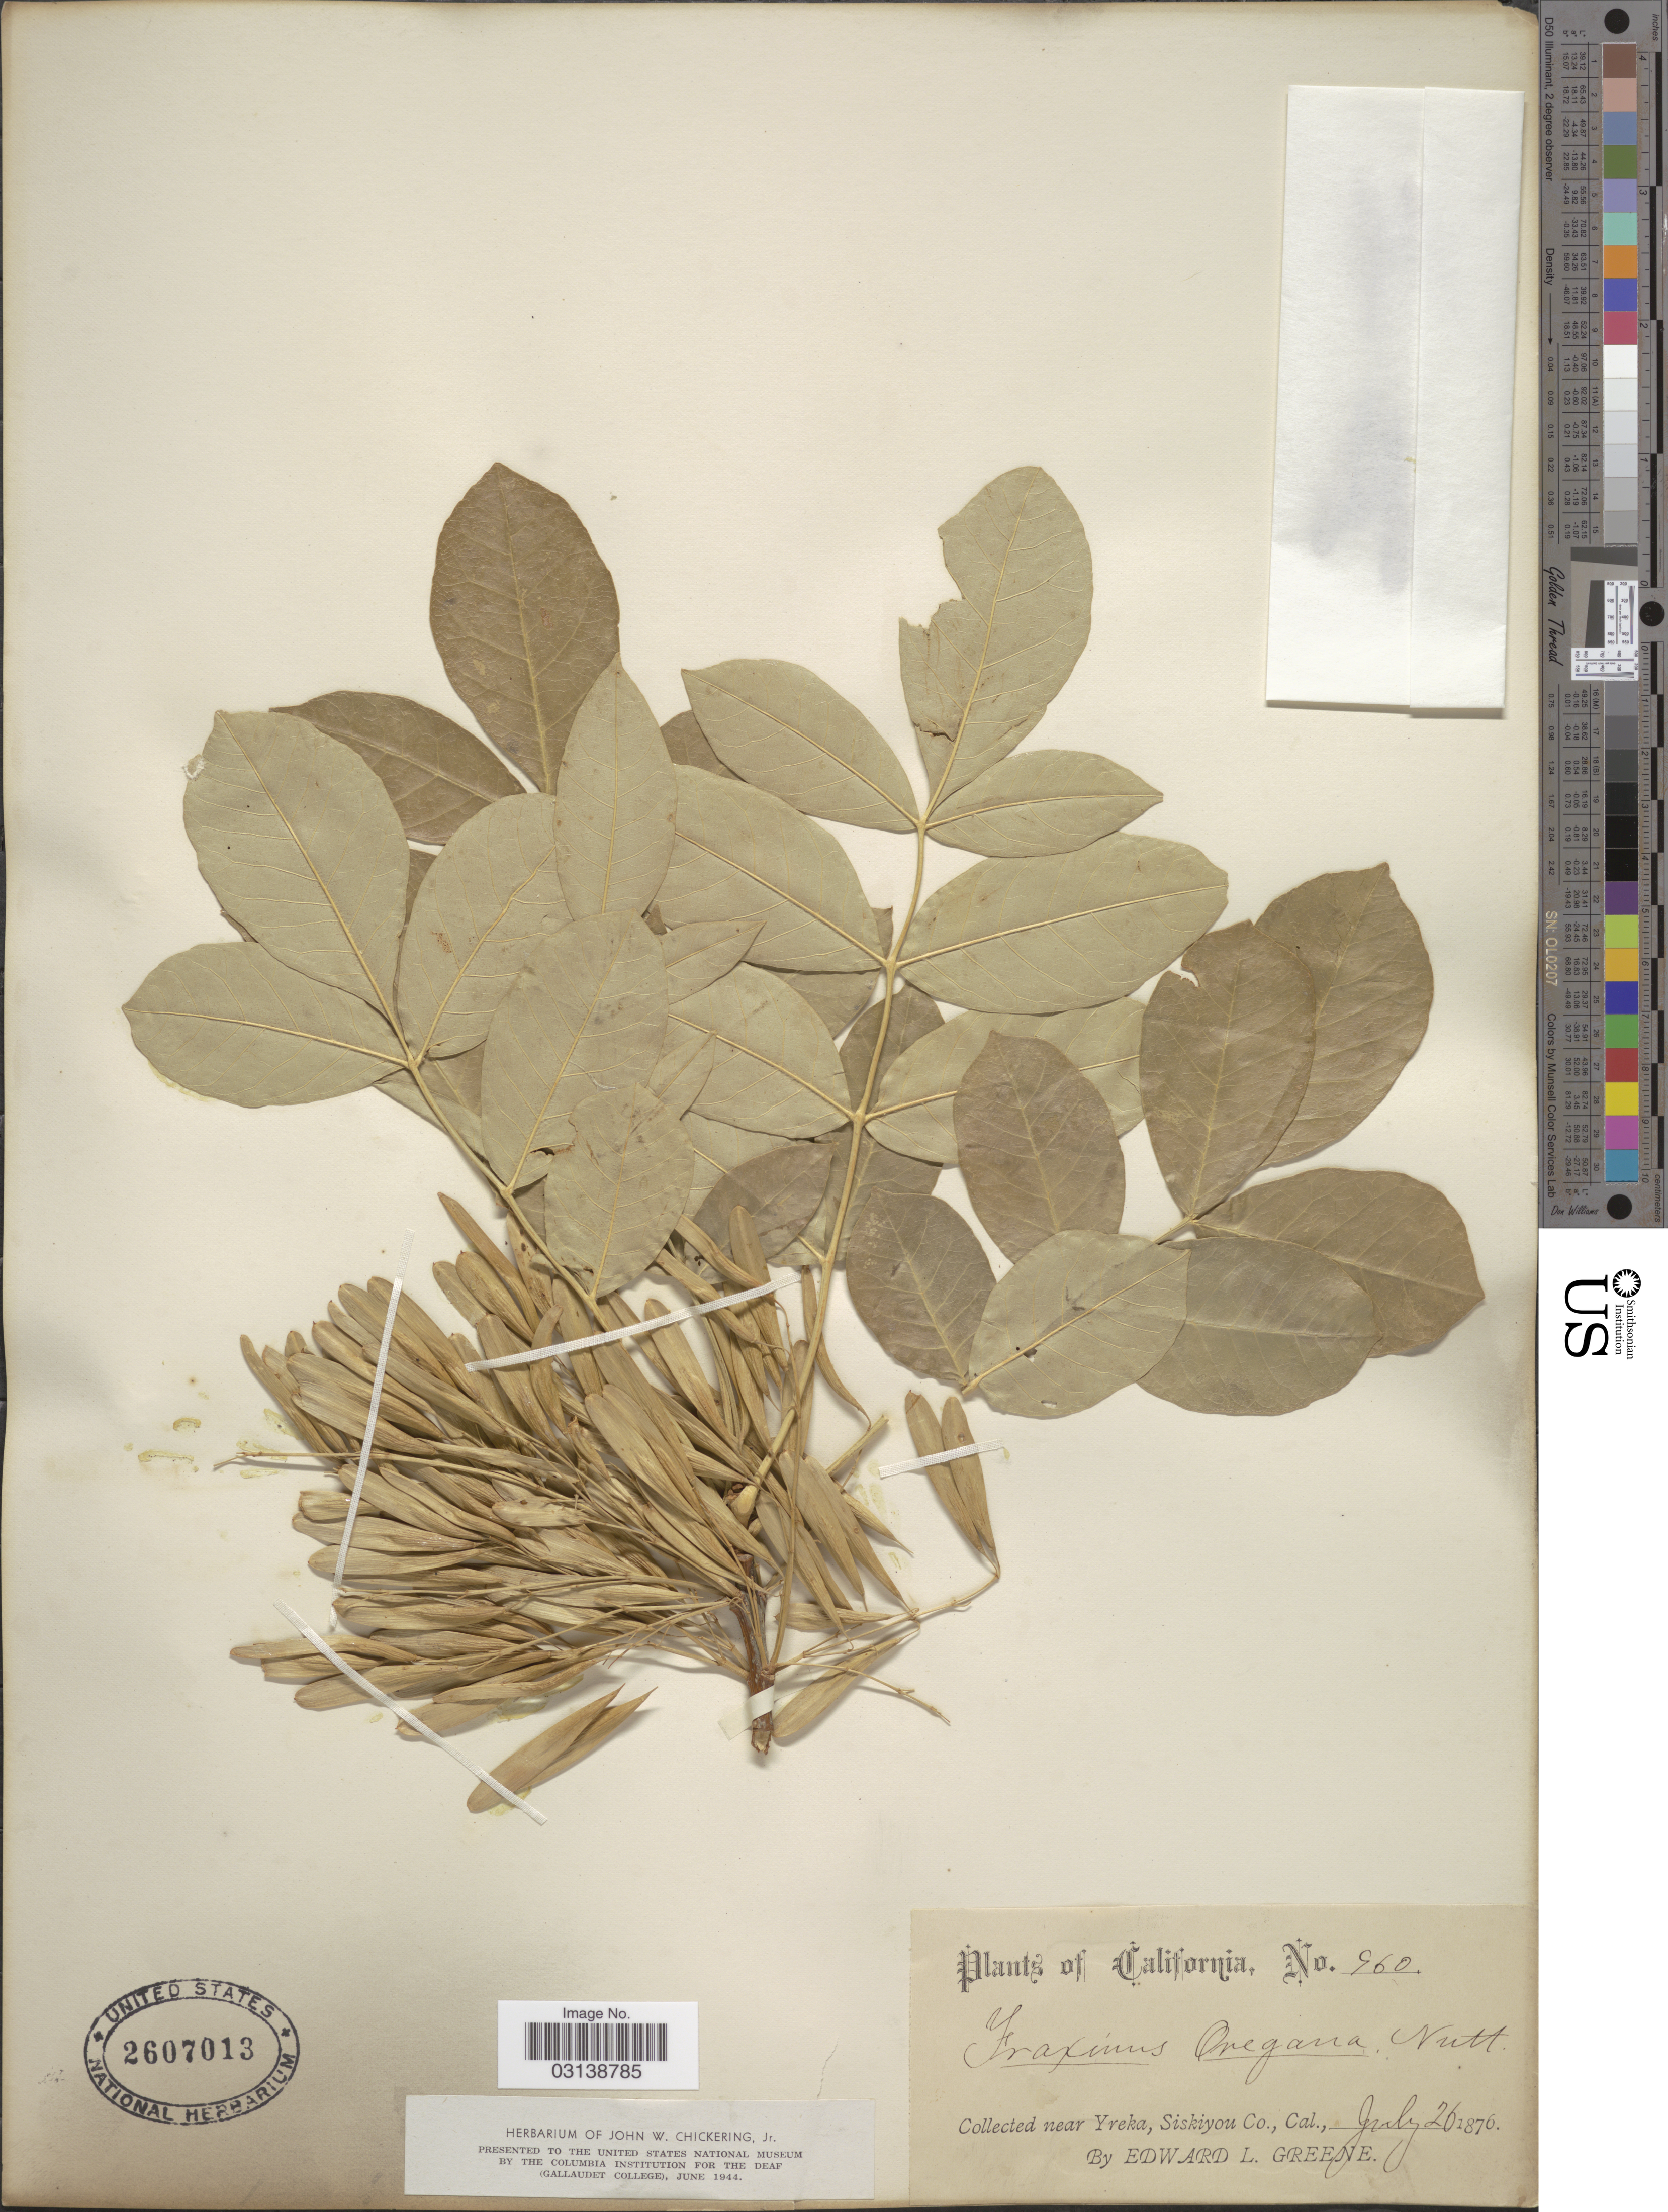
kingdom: Plantae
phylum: Tracheophyta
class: Magnoliopsida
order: Lamiales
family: Oleaceae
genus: Fraxinus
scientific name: Fraxinus latifolia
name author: Benth.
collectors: E. L. Greene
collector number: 960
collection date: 1876-07-26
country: United States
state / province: California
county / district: Siskiyou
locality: Near Yreka, Siskiyou Co.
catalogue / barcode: US 2607013